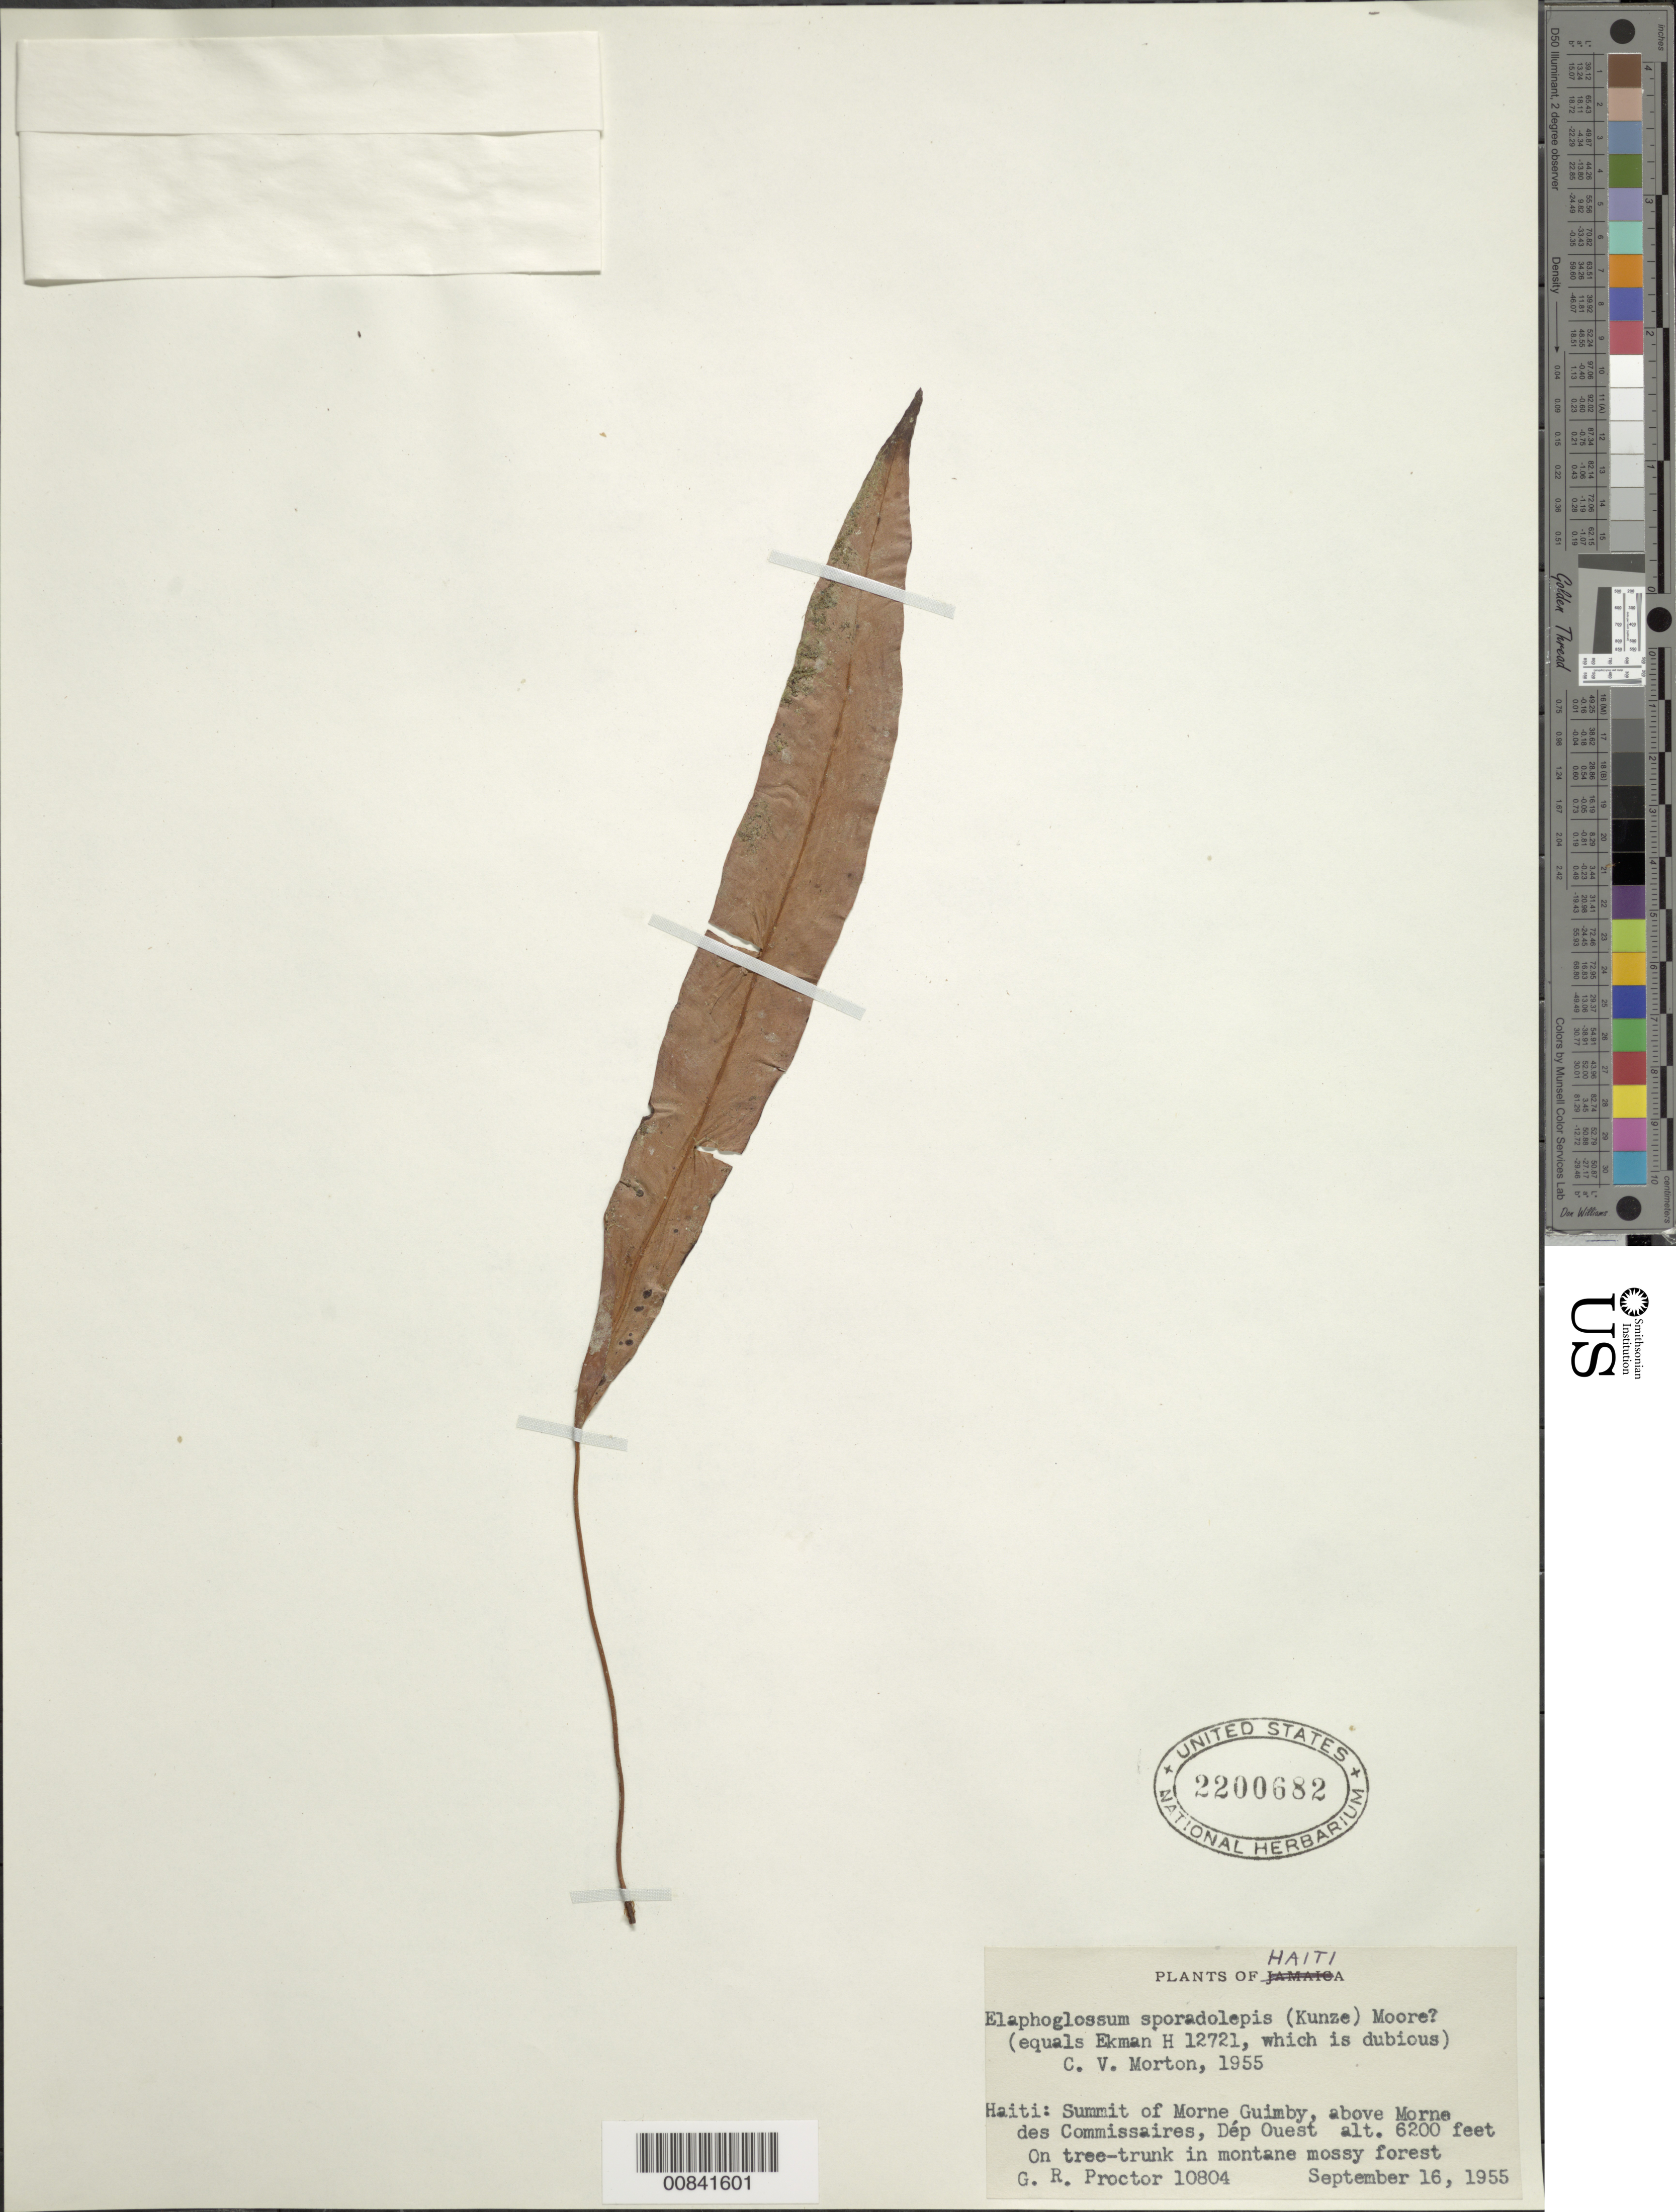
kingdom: Plantae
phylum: Tracheophyta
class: Polypodiopsida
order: Polypodiales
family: Dryopteridaceae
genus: Elaphoglossum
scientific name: Elaphoglossum sporadolepis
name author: (Kunze ex Kuhn) T. Moore ex C. Chr.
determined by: Morton, C. V.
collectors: G. R. Proctor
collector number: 10804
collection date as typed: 16 Sep 1955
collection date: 1955-09-16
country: Haiti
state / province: Ouest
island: Hispaniola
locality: Morne Guimby summit, above Morne des Commissaires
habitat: Montane mossy forest, on tree trunk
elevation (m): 1890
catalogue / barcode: US 2200682